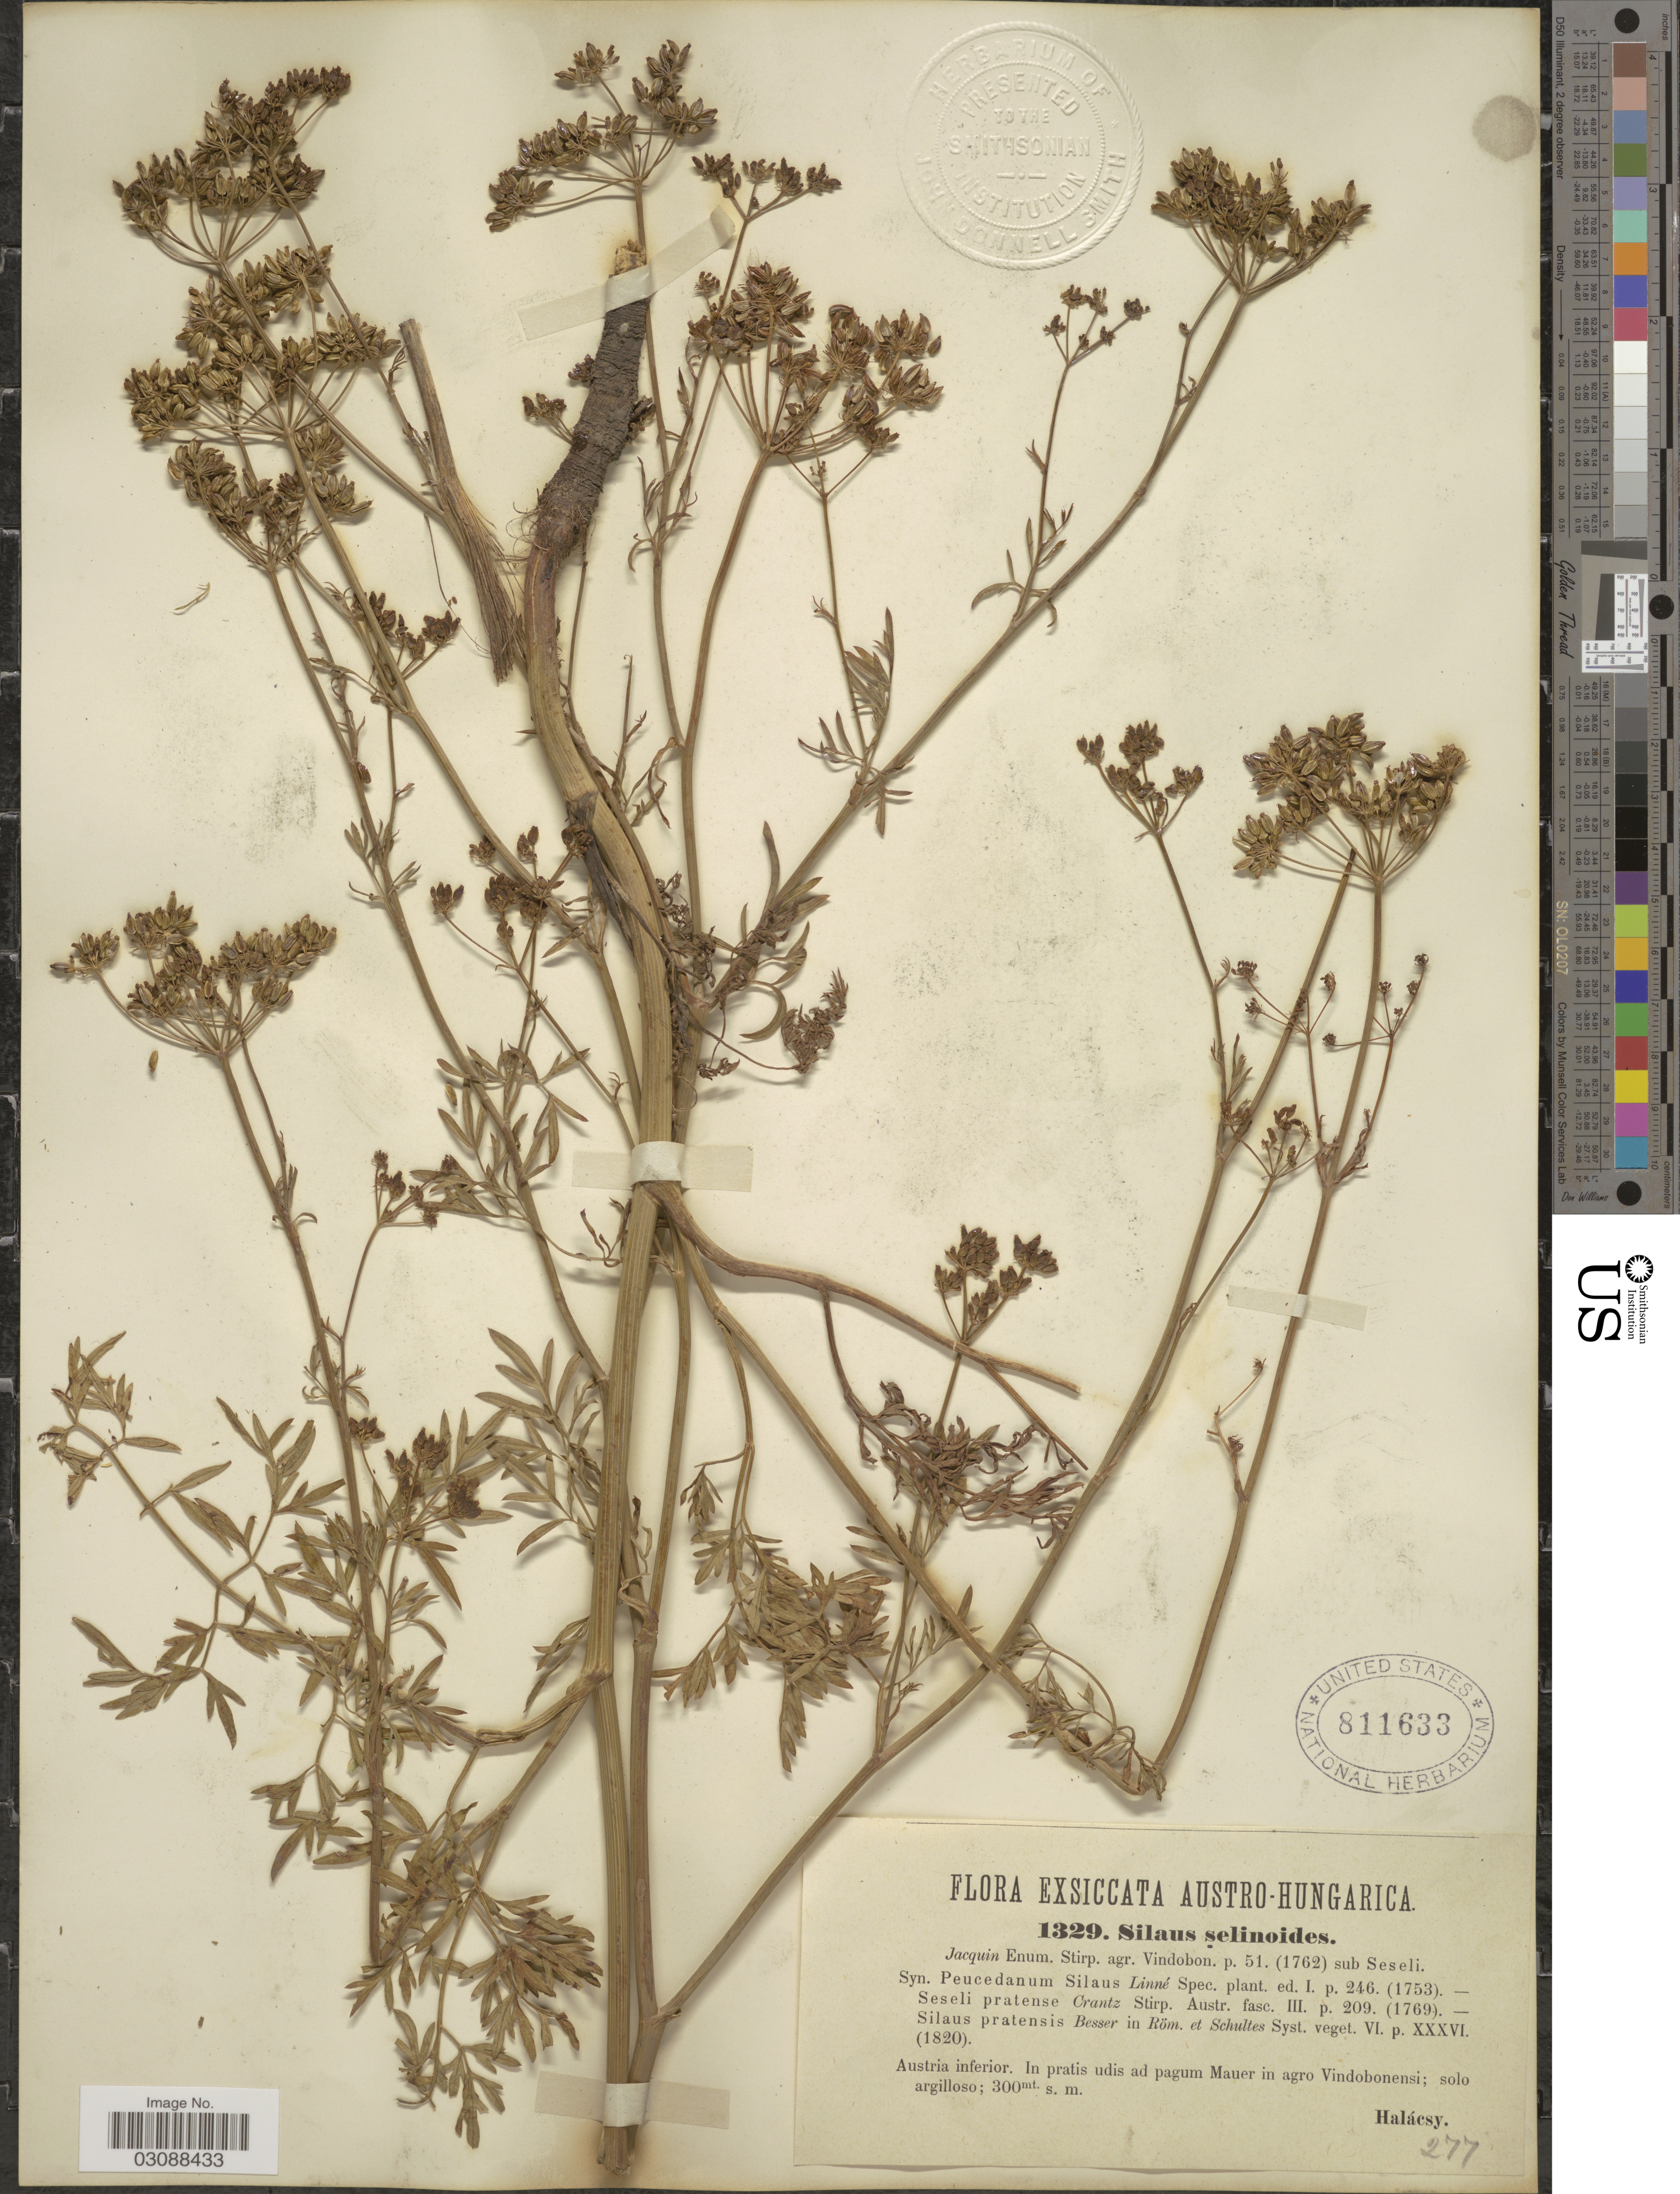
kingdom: Plantae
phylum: Tracheophyta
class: Magnoliopsida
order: Apiales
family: Apiaceae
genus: Silaus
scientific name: Silaus selinoides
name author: Halácsy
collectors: -- Halacsy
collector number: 1329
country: Austria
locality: Austria inferior. Ad pagum Mauer in agro Vindobonensi.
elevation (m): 300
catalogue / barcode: US 811633